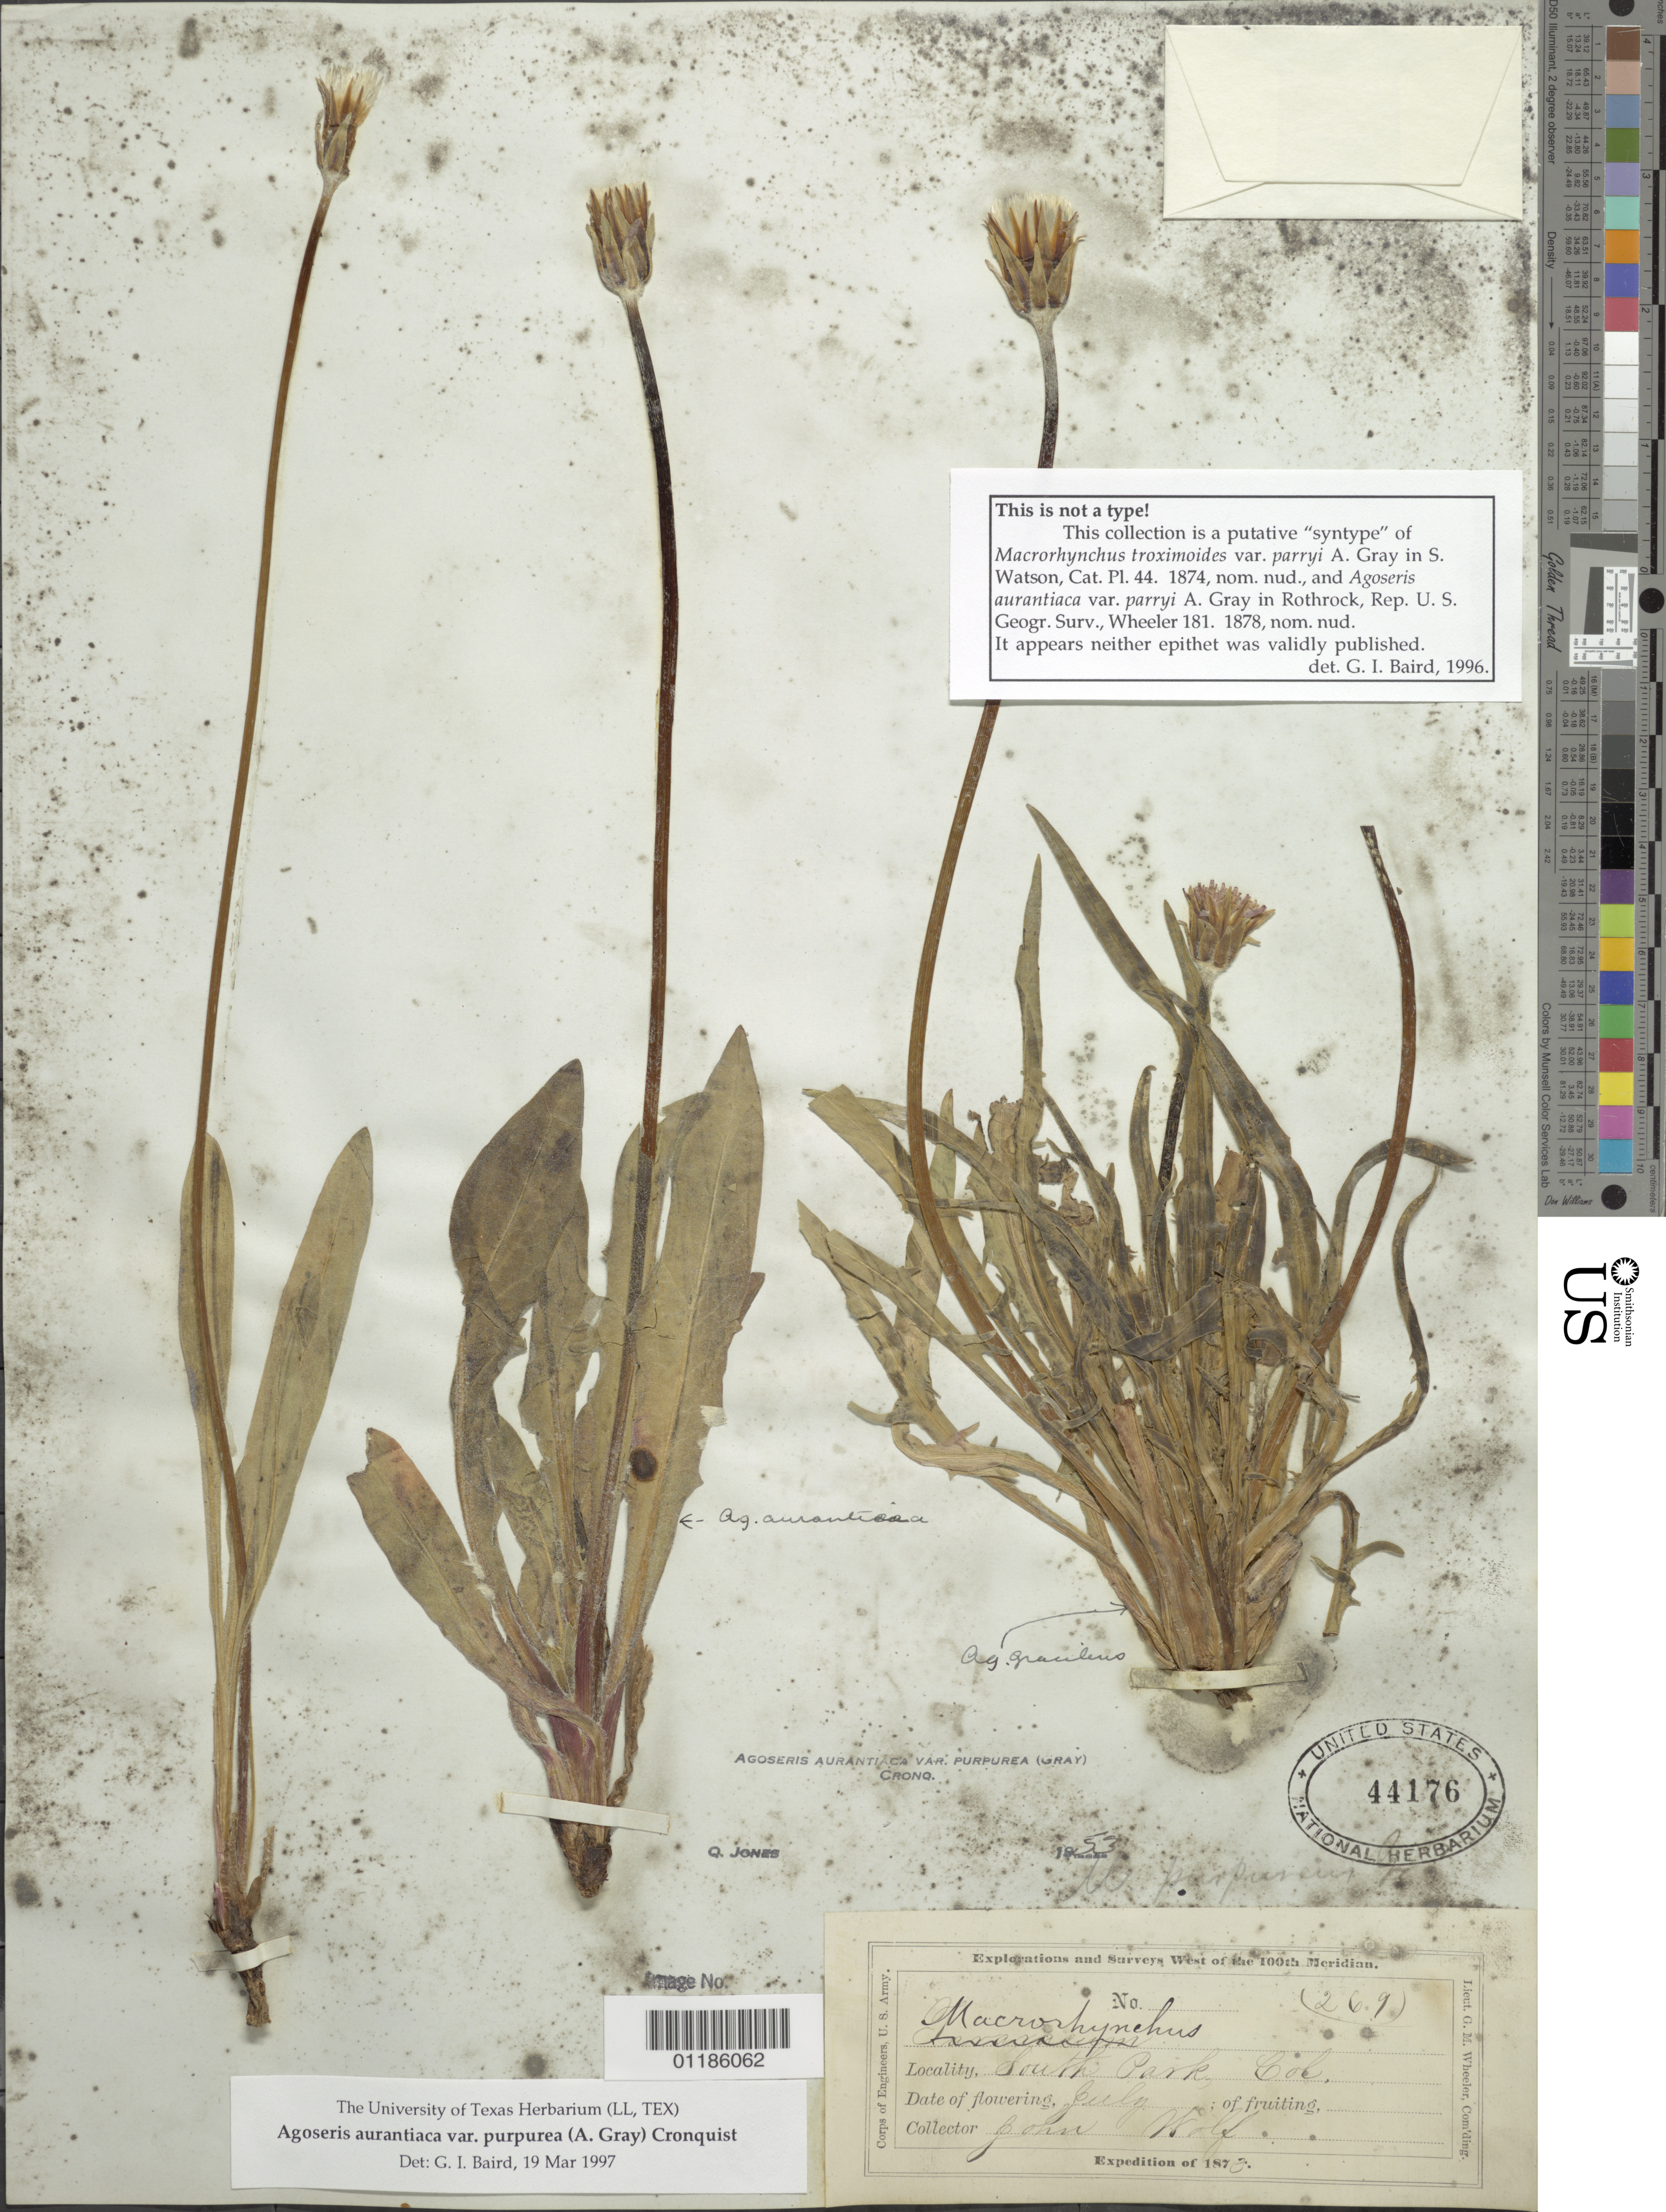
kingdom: Plantae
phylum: Tracheophyta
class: Magnoliopsida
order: Asterales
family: Asteraceae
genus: Agoseris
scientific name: Agoseris aurantiaca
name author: (Hook.) Greene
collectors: J. Wolf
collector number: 269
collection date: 1873-07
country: United States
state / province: Colorado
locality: South Park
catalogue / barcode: US 44176